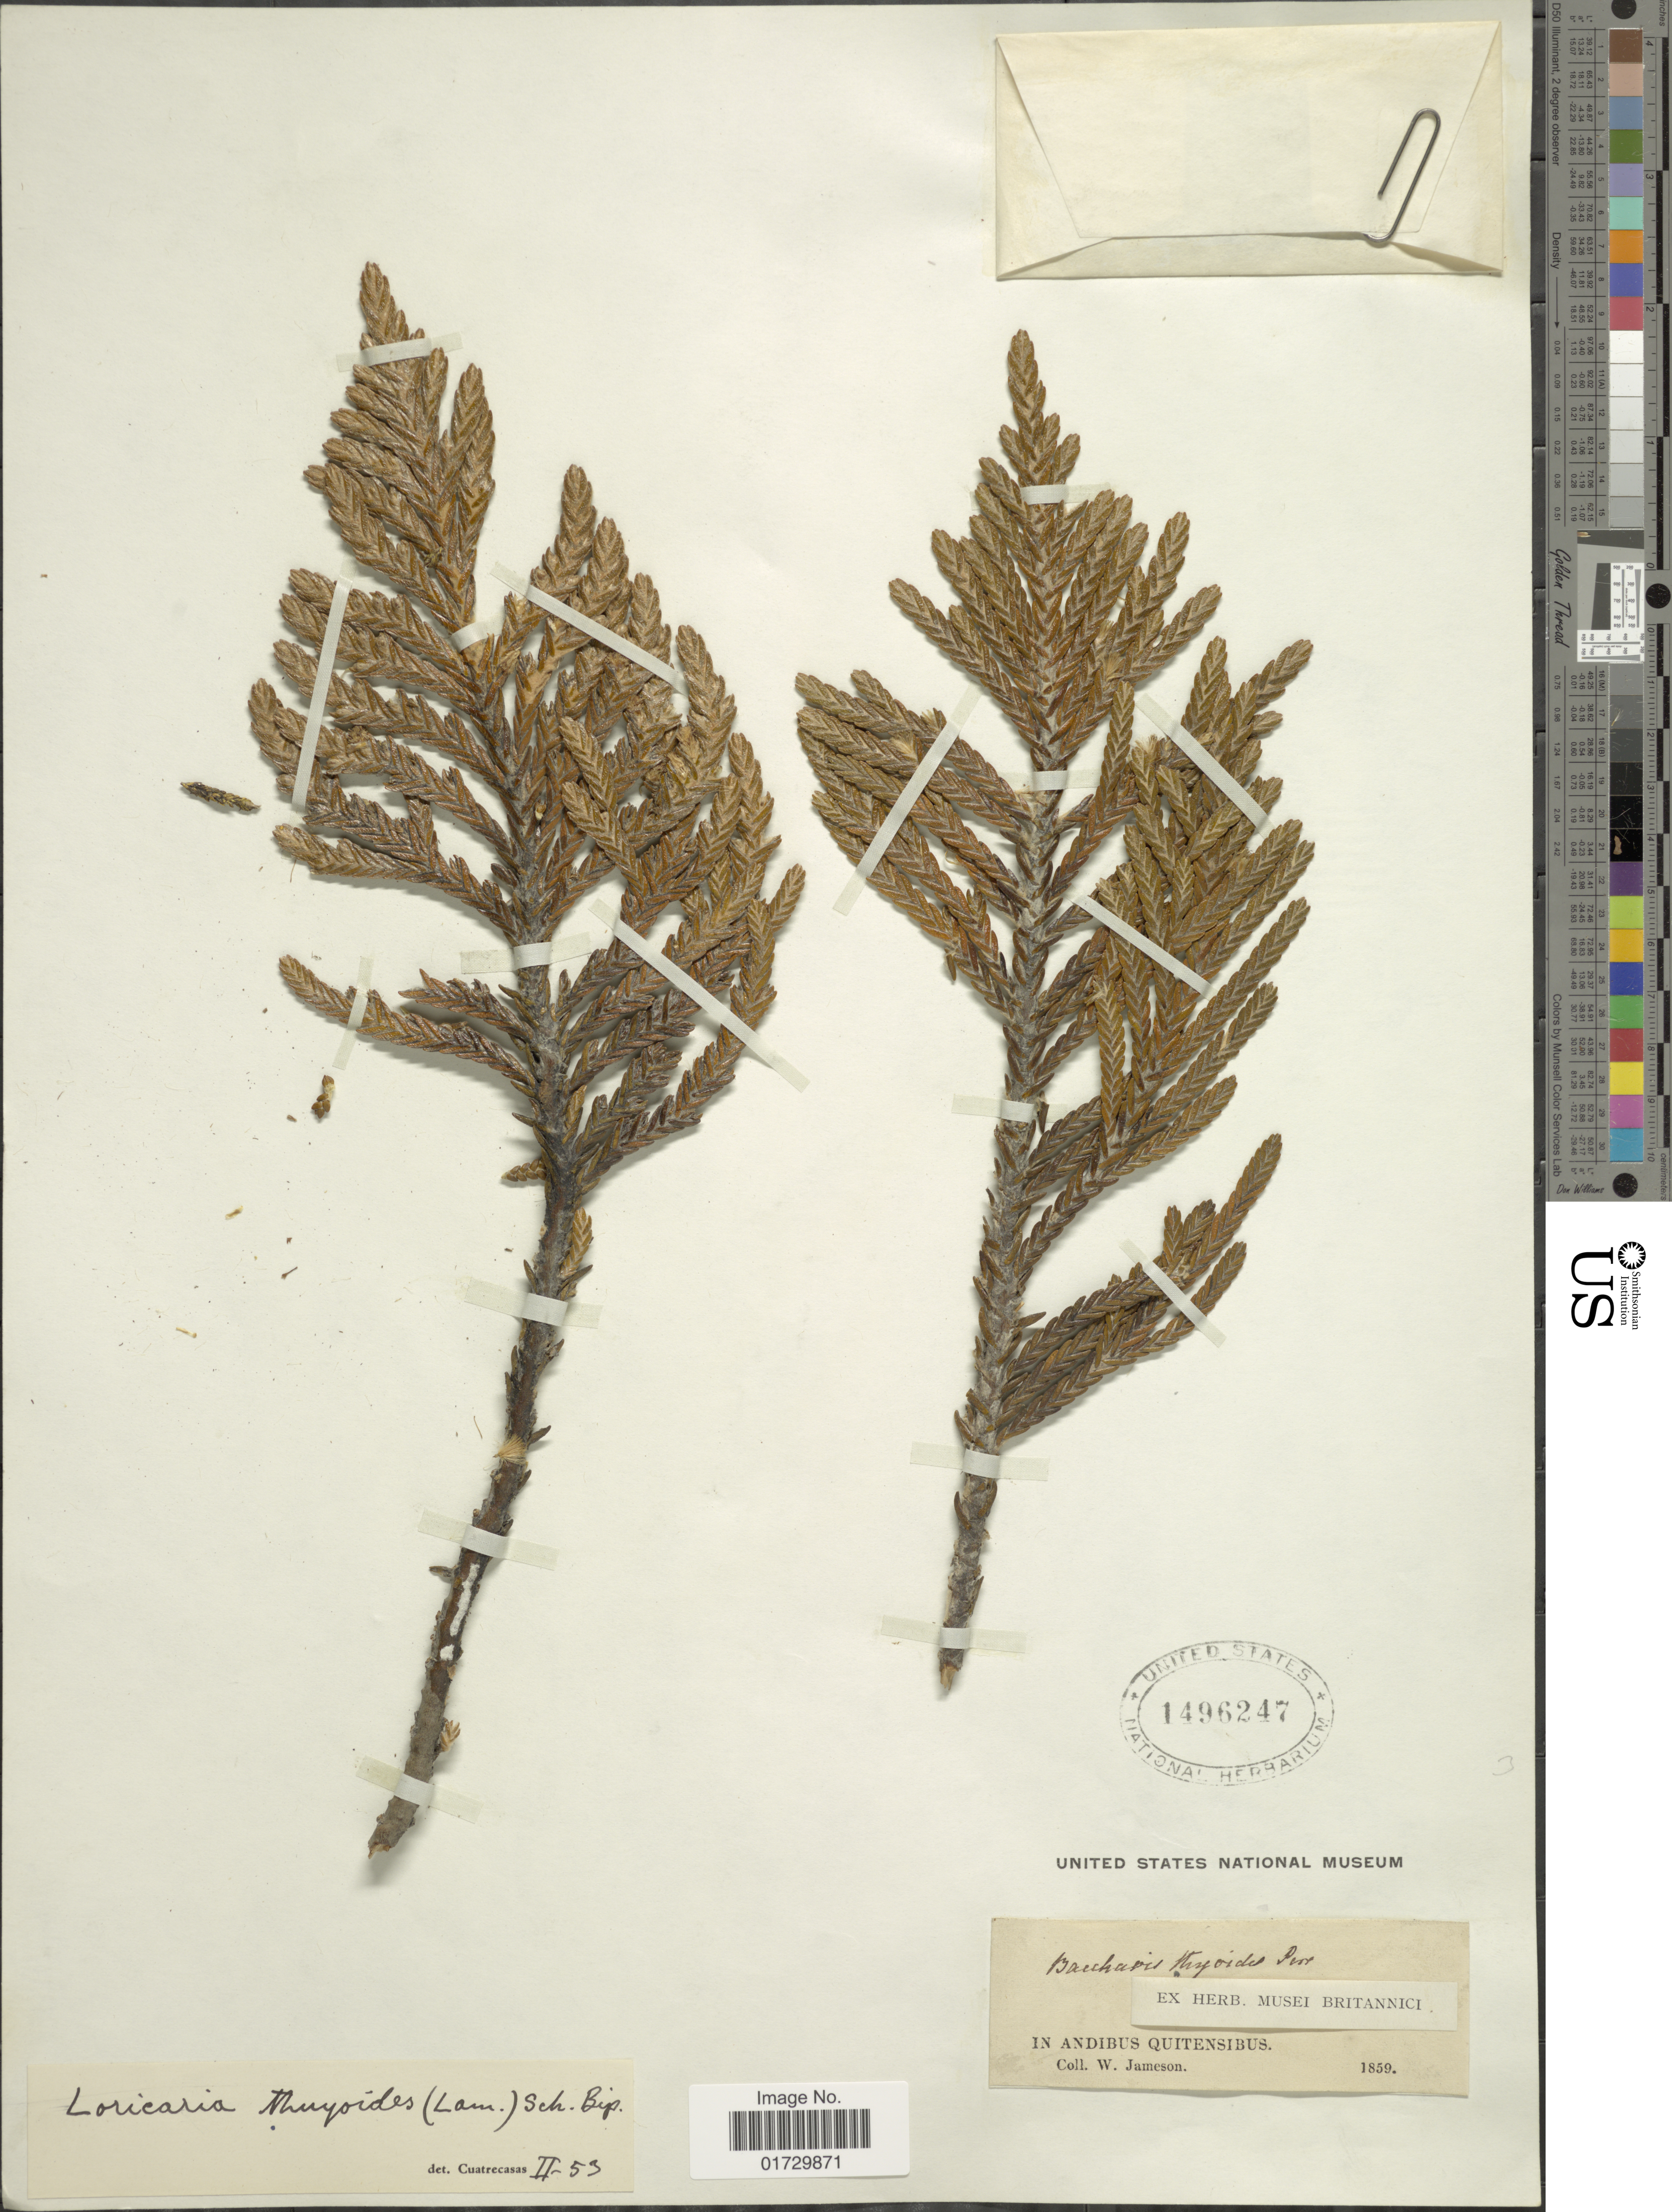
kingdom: Plantae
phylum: Tracheophyta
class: Magnoliopsida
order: Asterales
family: Asteraceae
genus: Loricaria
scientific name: Loricaria thuyoides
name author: (Lam.) Sch. Bip.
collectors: W. Jameson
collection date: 1859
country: Ecuador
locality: In Andibus Quitensibus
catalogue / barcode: US 1496247